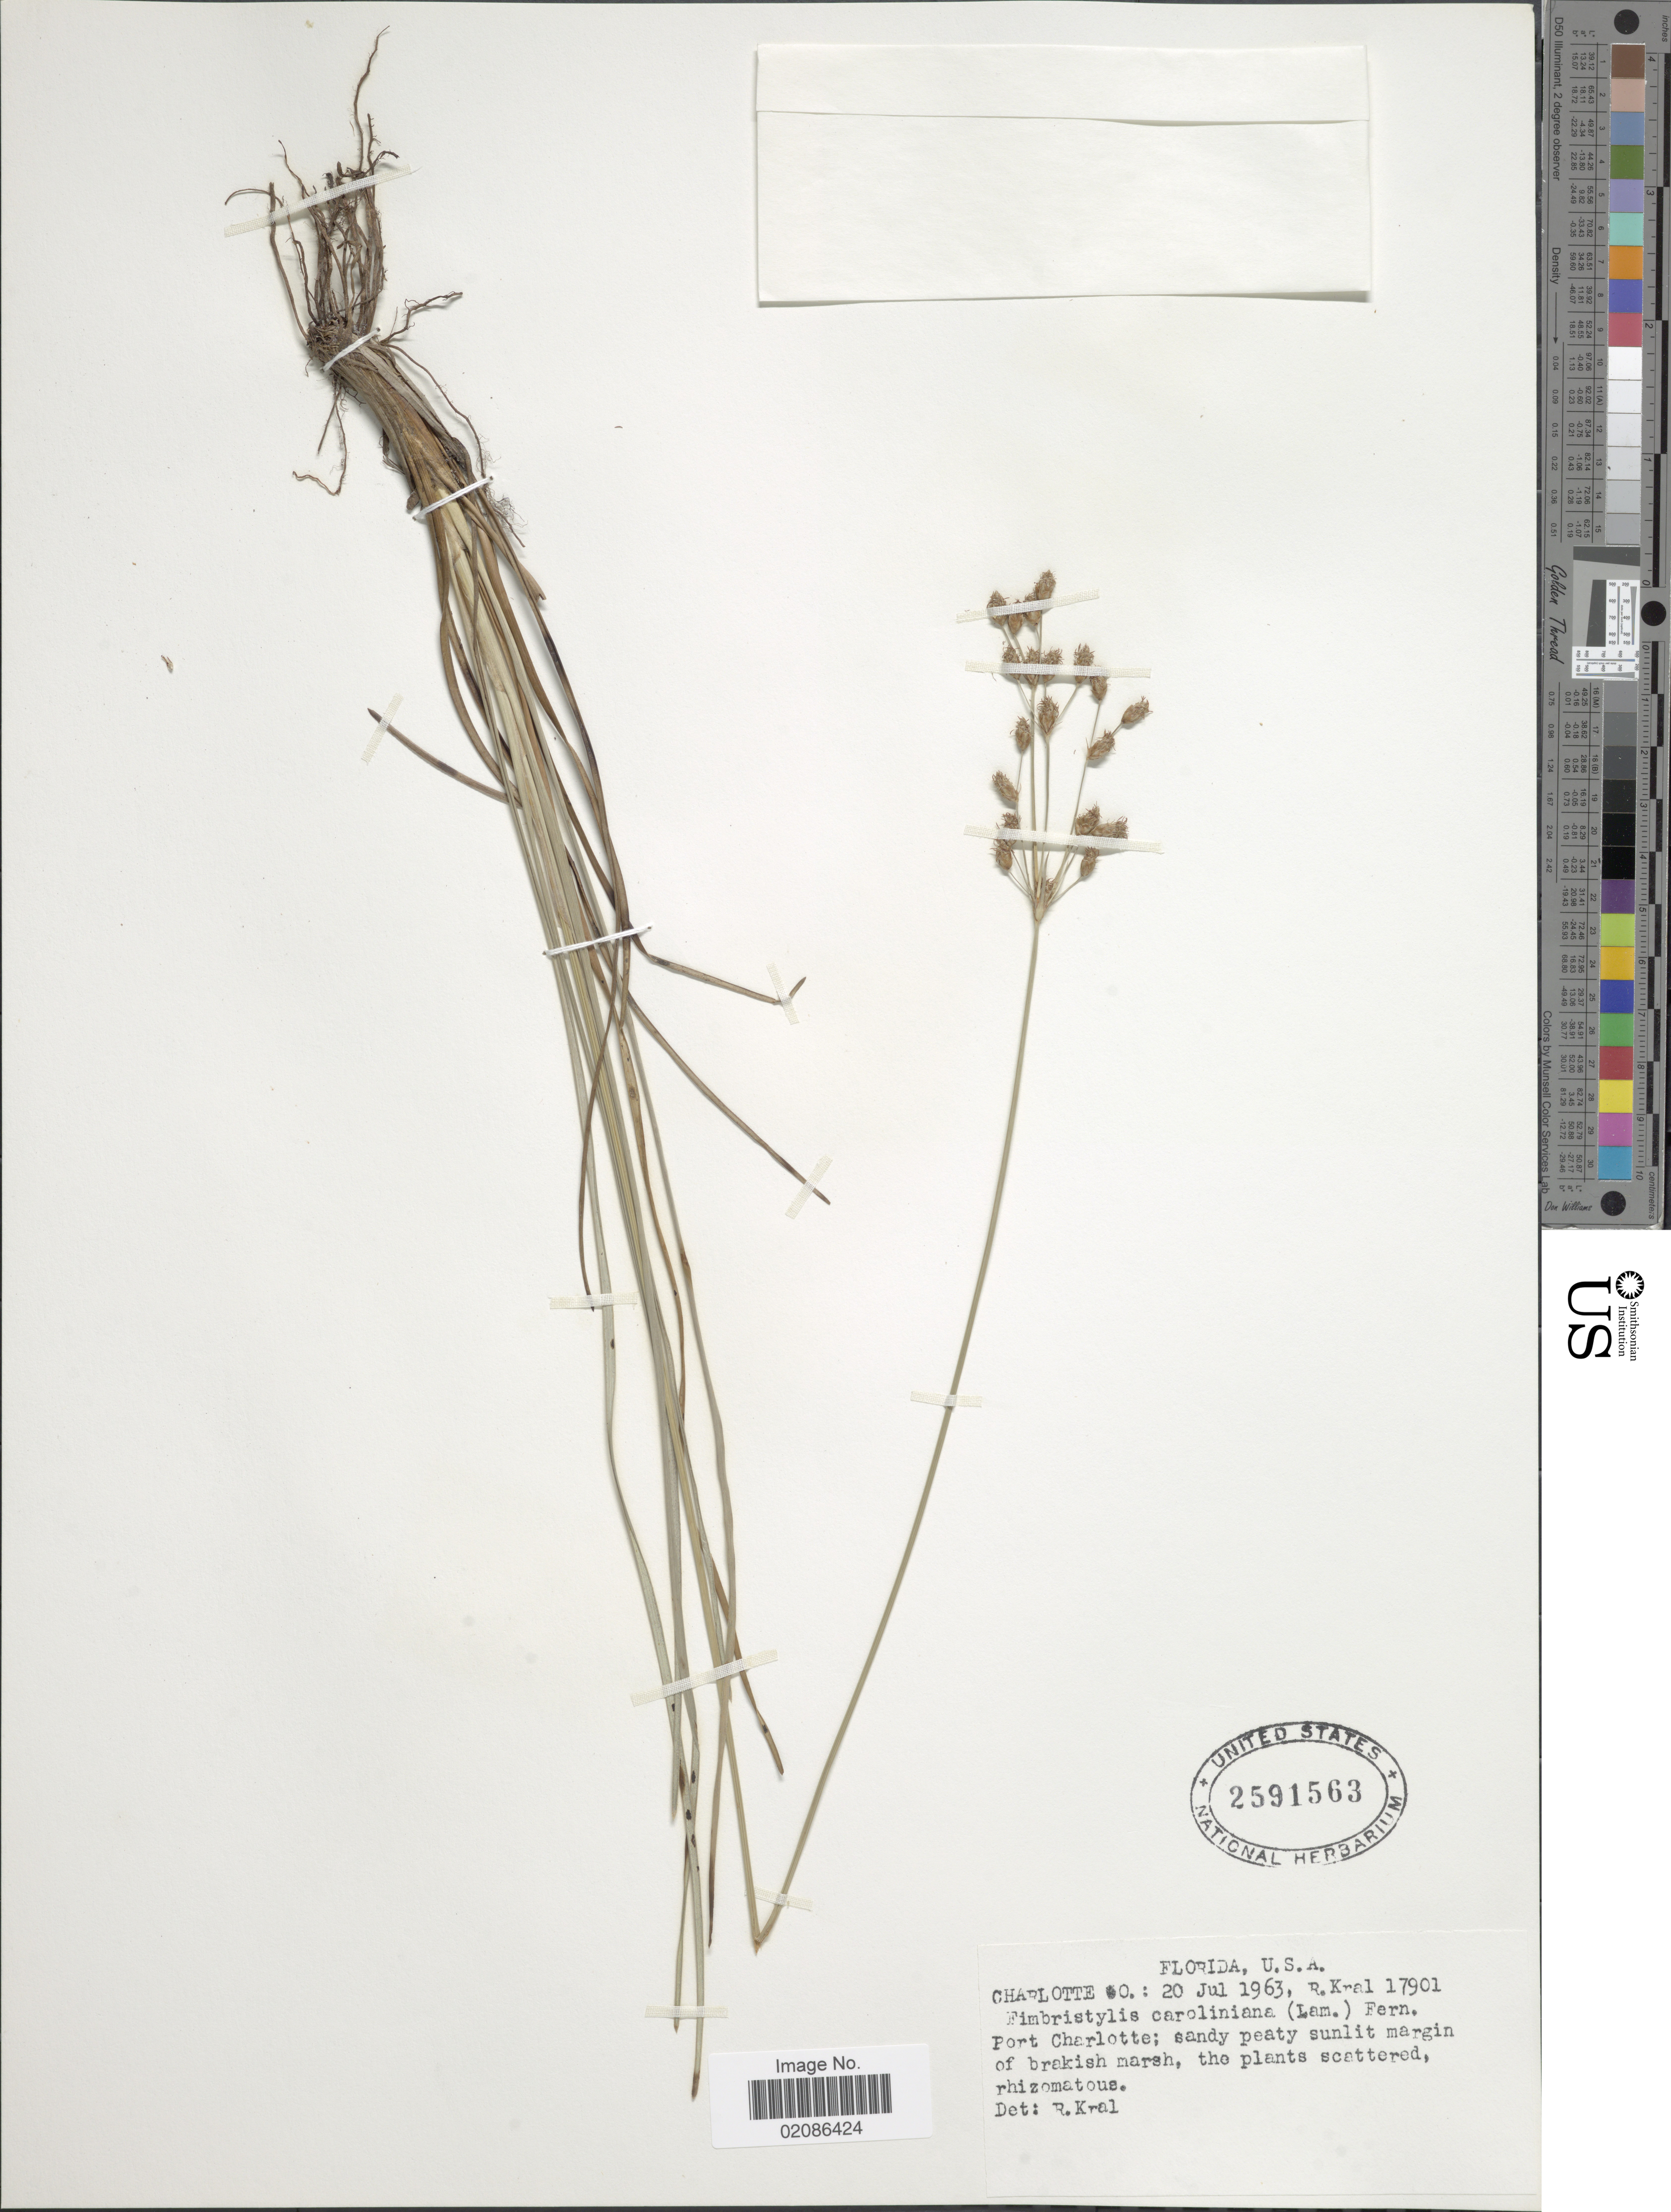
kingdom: Plantae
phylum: Tracheophyta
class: Liliopsida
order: Poales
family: Cyperaceae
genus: Fimbristylis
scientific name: Fimbristylis caroliniana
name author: (Lam.) Fernald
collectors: R. Kral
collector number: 17901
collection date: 1963-07-20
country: United States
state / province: Florida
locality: Charlotte Co, Port Charlotte; sandy peaty sunlit margin of brakish marsh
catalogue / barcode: US 2591563